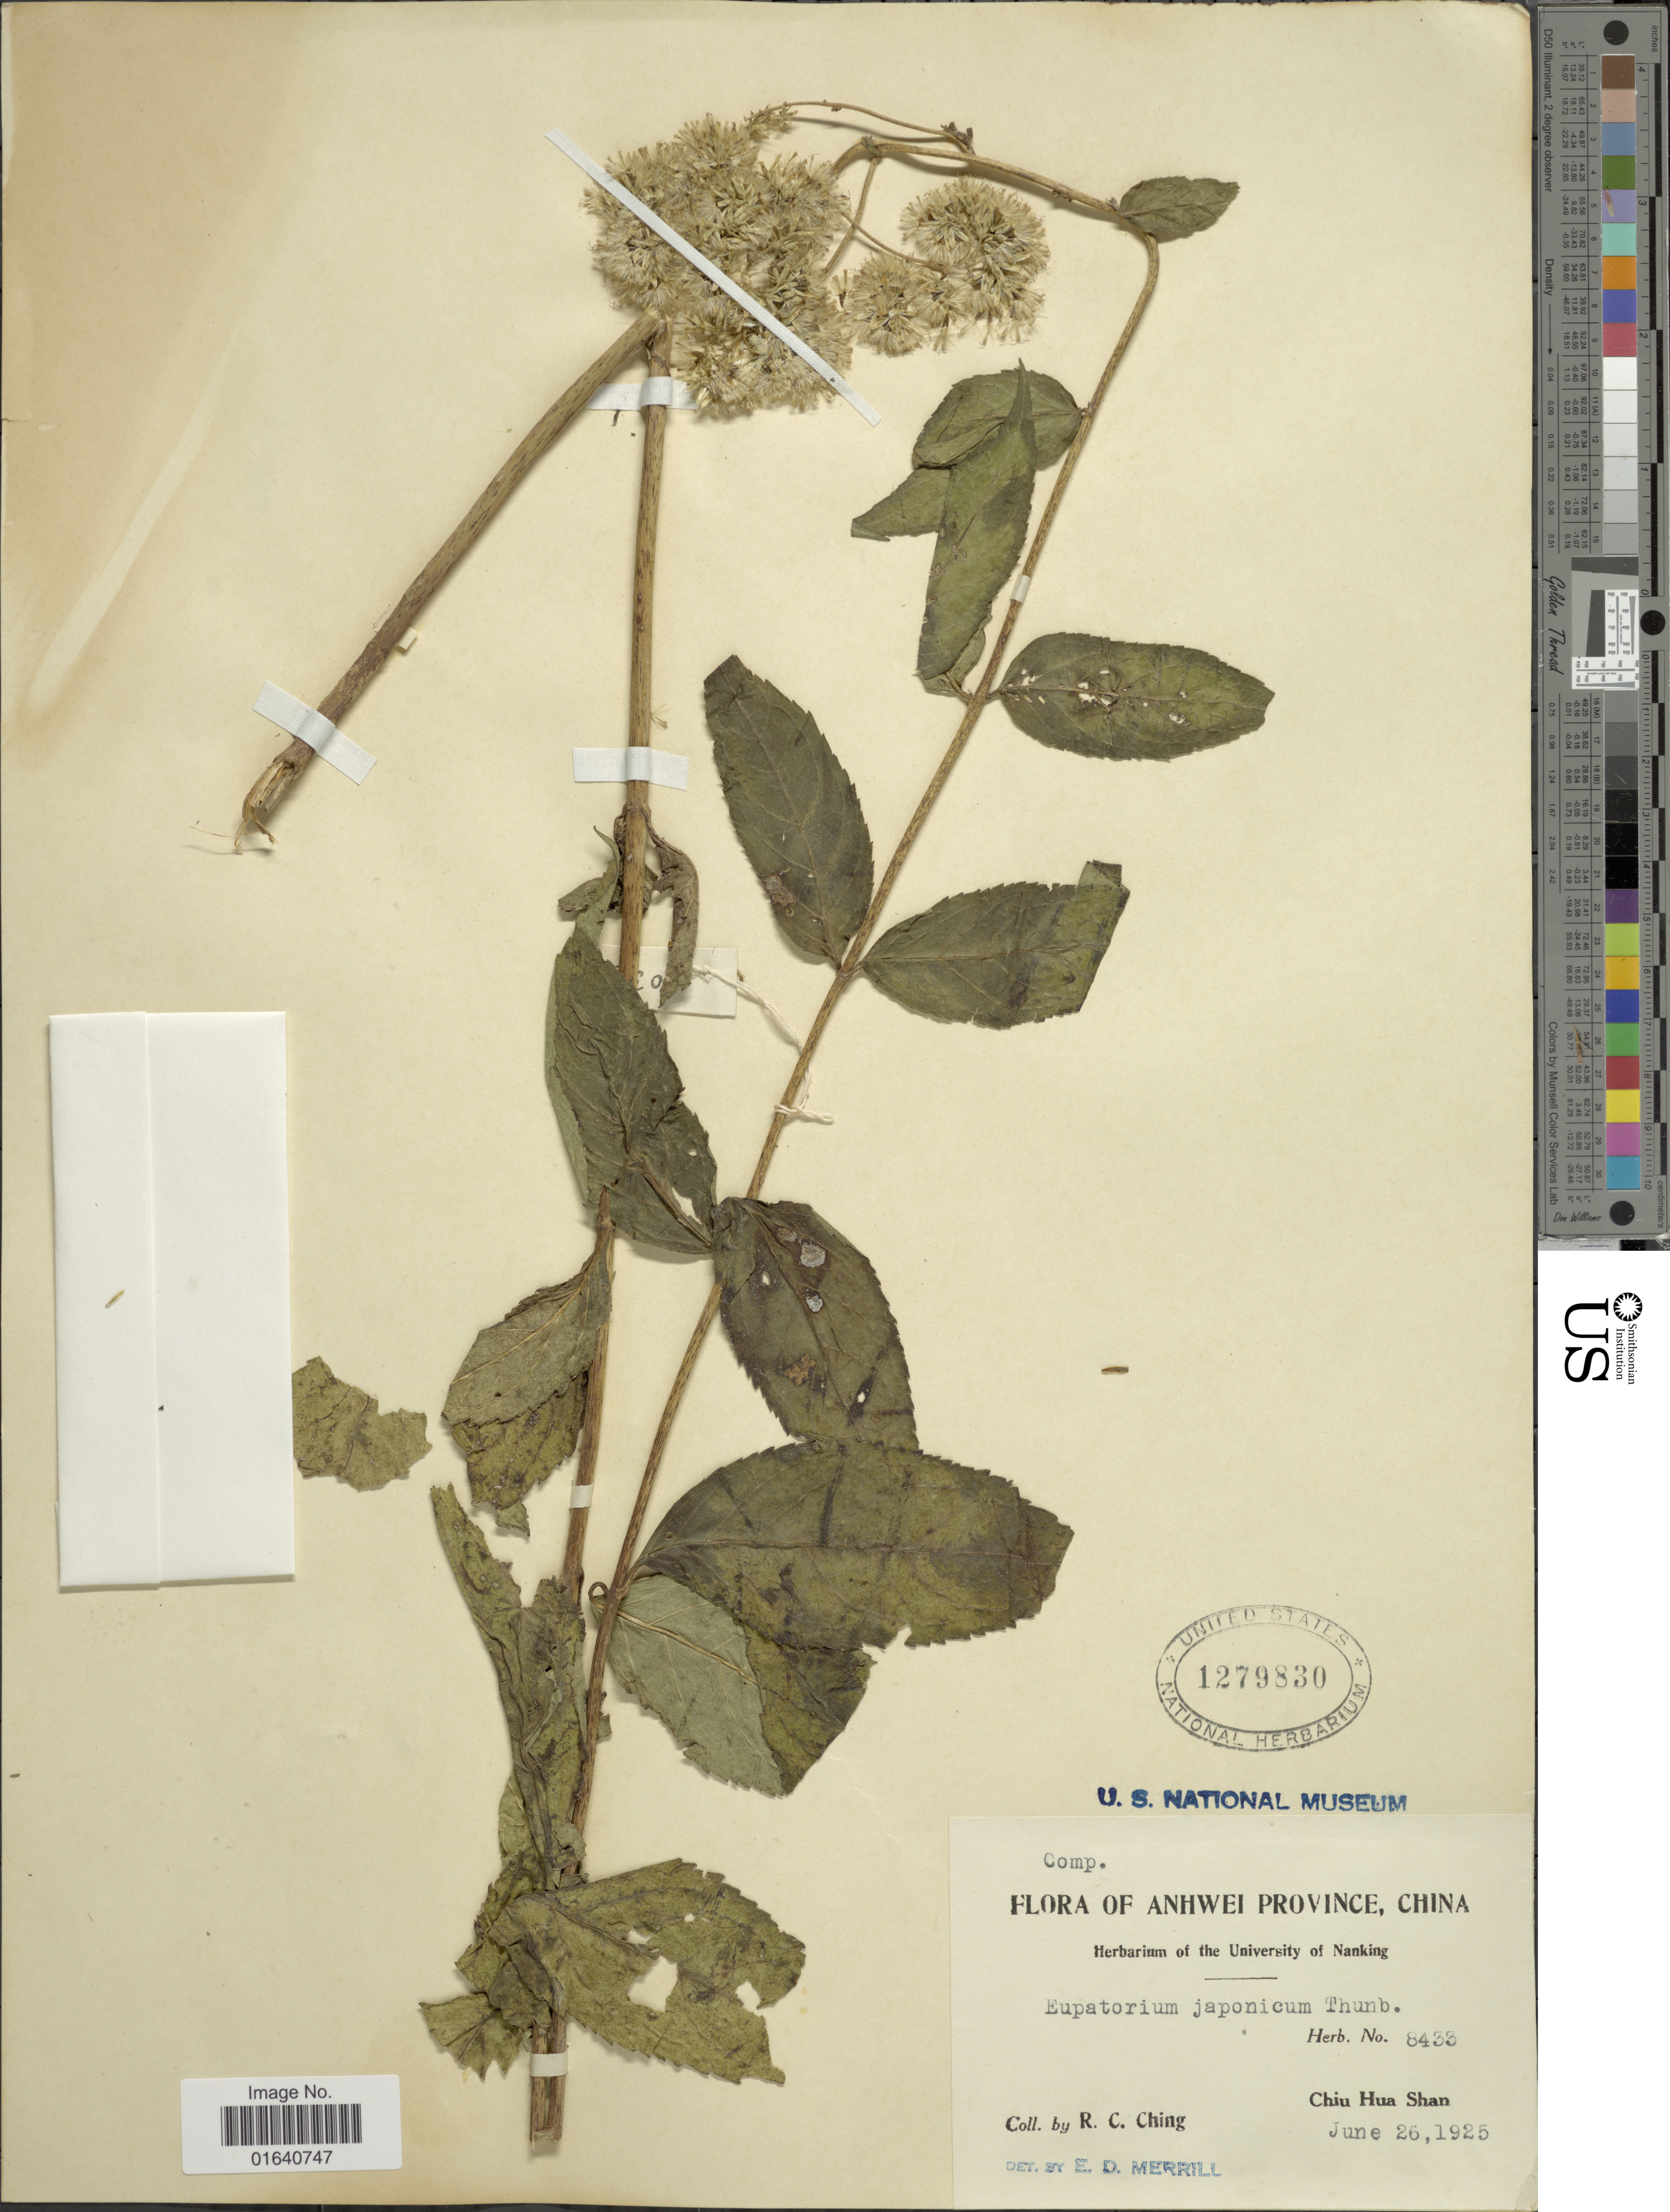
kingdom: Plantae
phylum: Tracheophyta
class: Magnoliopsida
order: Asterales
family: Asteraceae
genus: Eupatorium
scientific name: Eupatorium japonicum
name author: Thunb.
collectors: R. C. Ching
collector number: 8433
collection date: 1925-06-26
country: China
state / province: Anhui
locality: Anhwei Province, Chiu Hua Shan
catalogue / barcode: US 1279830